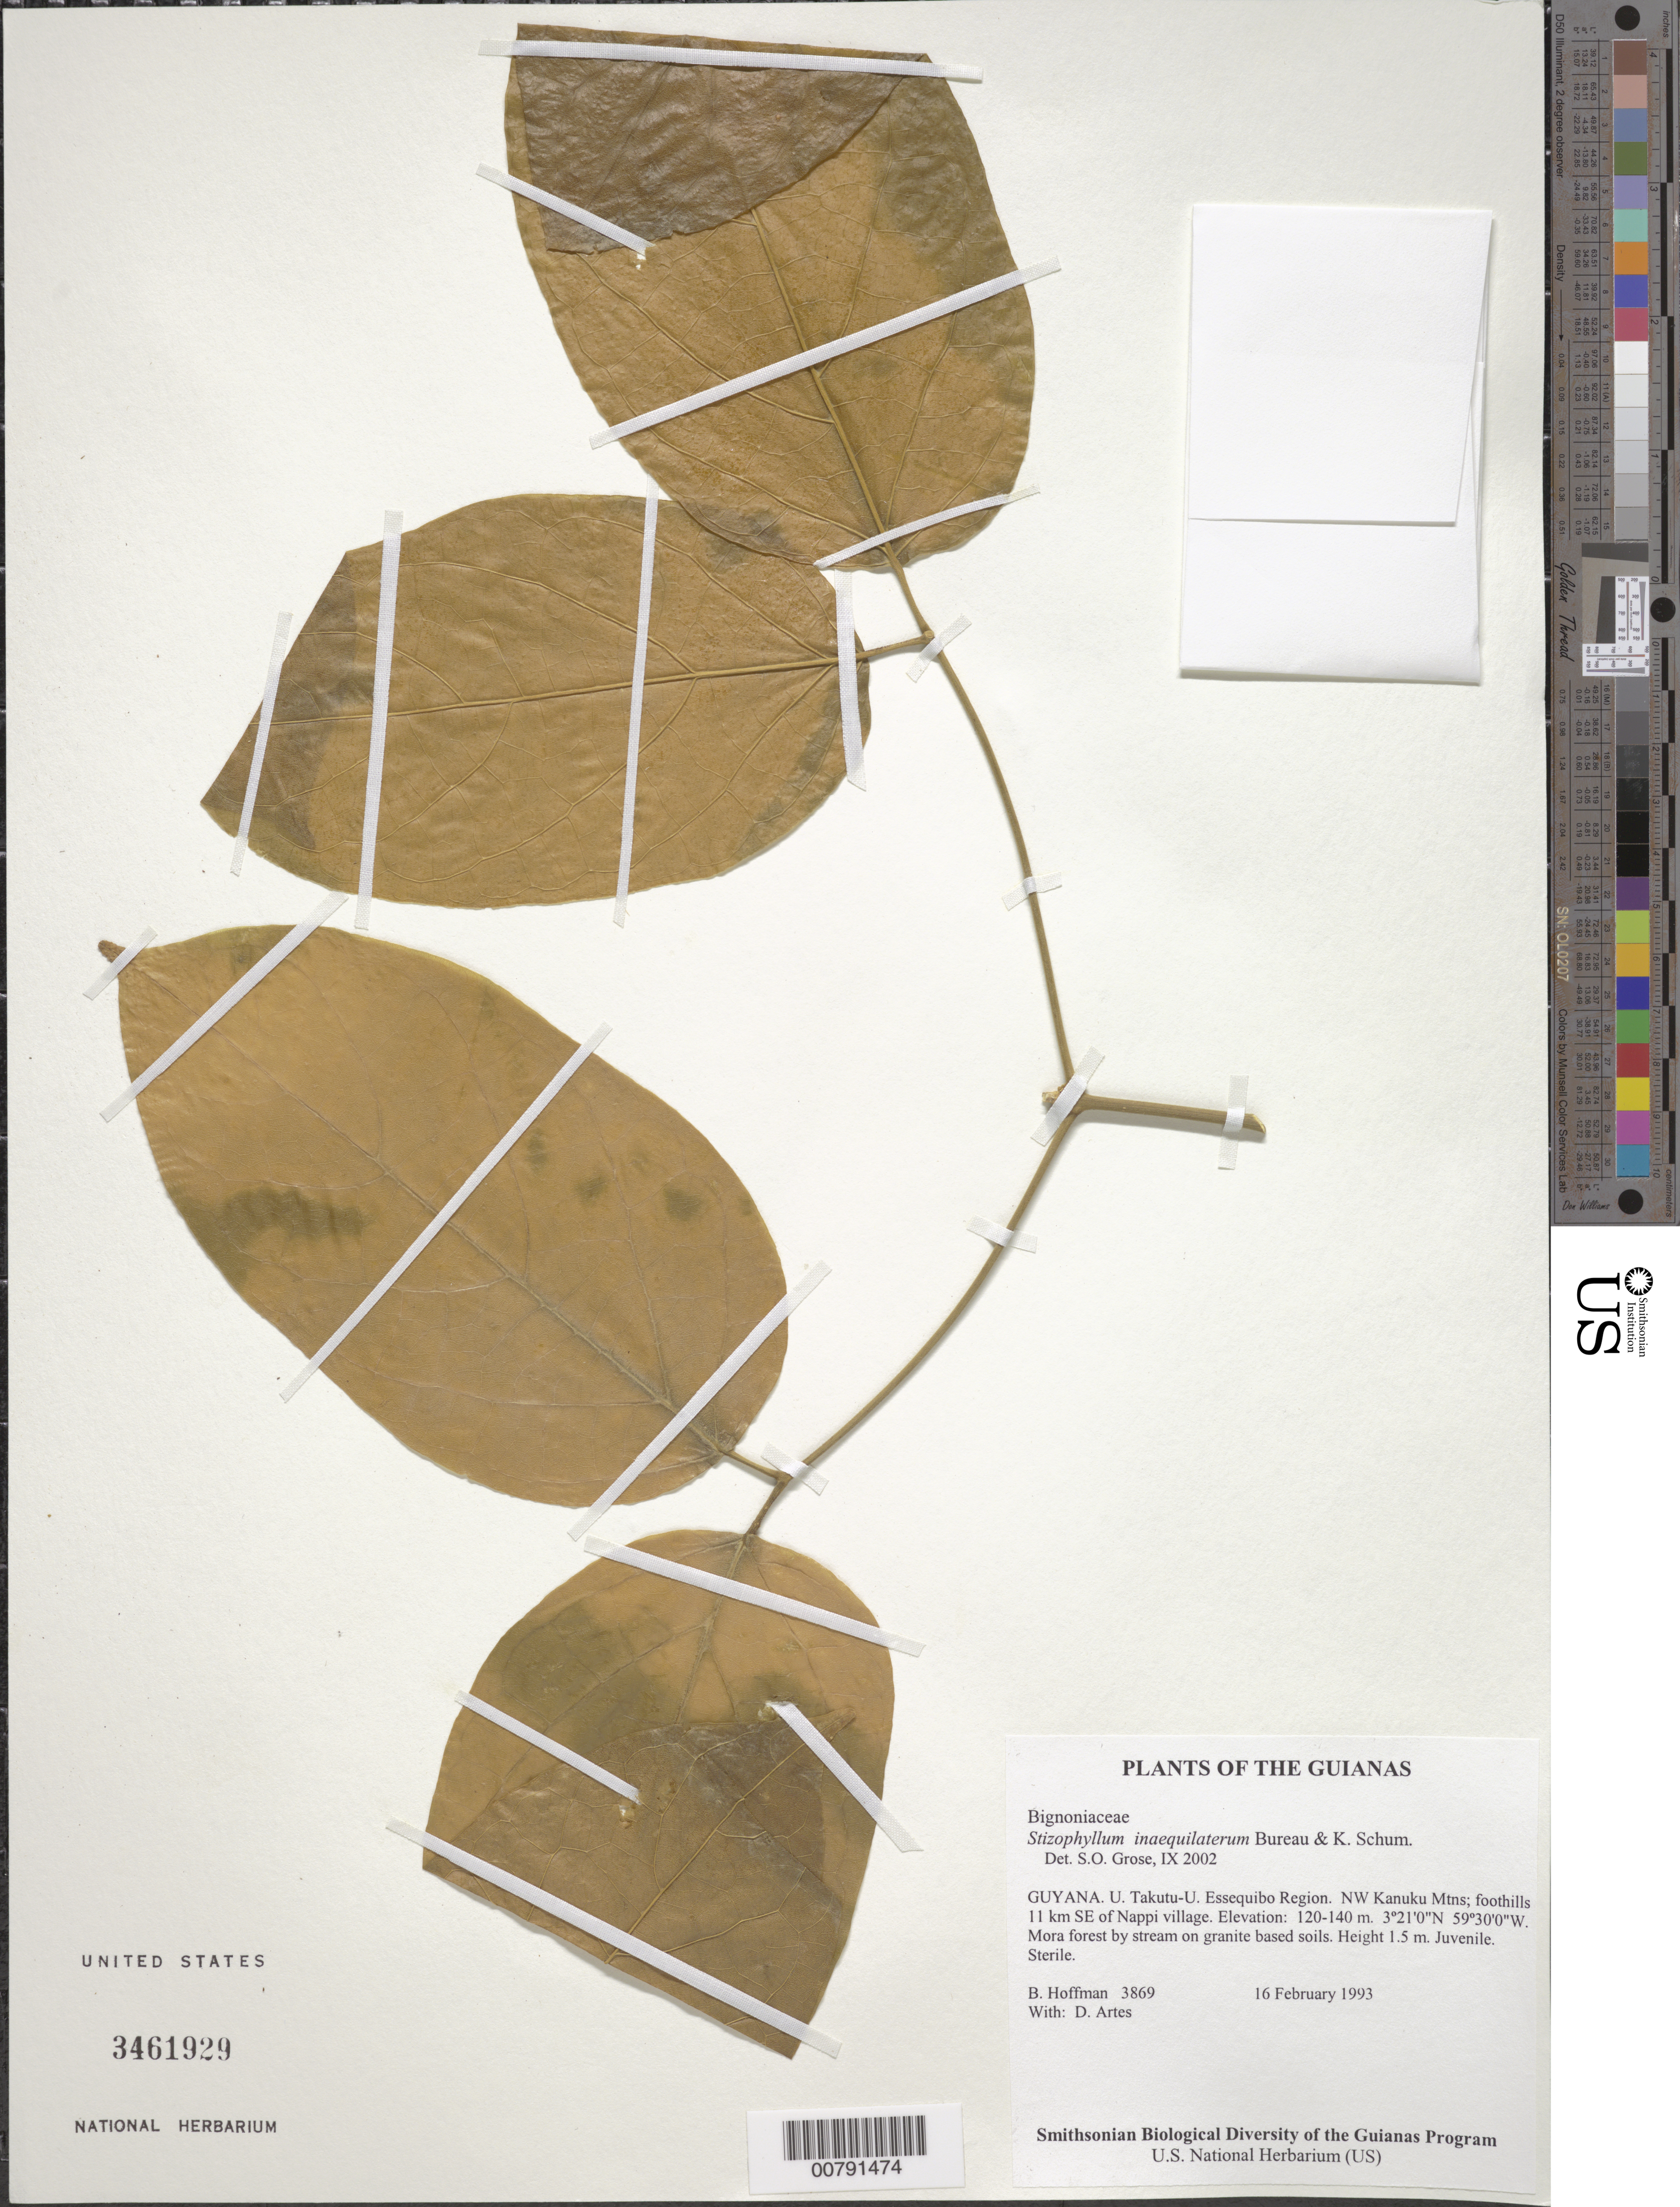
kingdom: Plantae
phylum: Tracheophyta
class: Magnoliopsida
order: Lamiales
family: Bignoniaceae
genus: Stizophyllum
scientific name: Stizophyllum inaequilaterum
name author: Bureau & K. Schum.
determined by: Grose, S. O.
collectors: B. Hoffman & D. Artes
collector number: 3869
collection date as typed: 16 February 1993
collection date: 1993-02-16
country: Guyana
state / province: U. Takutu-U. Essequibo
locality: NW Kanuku Mountains; foothills 11 km SE of Nappi village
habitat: Mora forest by stream on granite based soils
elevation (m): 120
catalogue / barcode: US 3461929